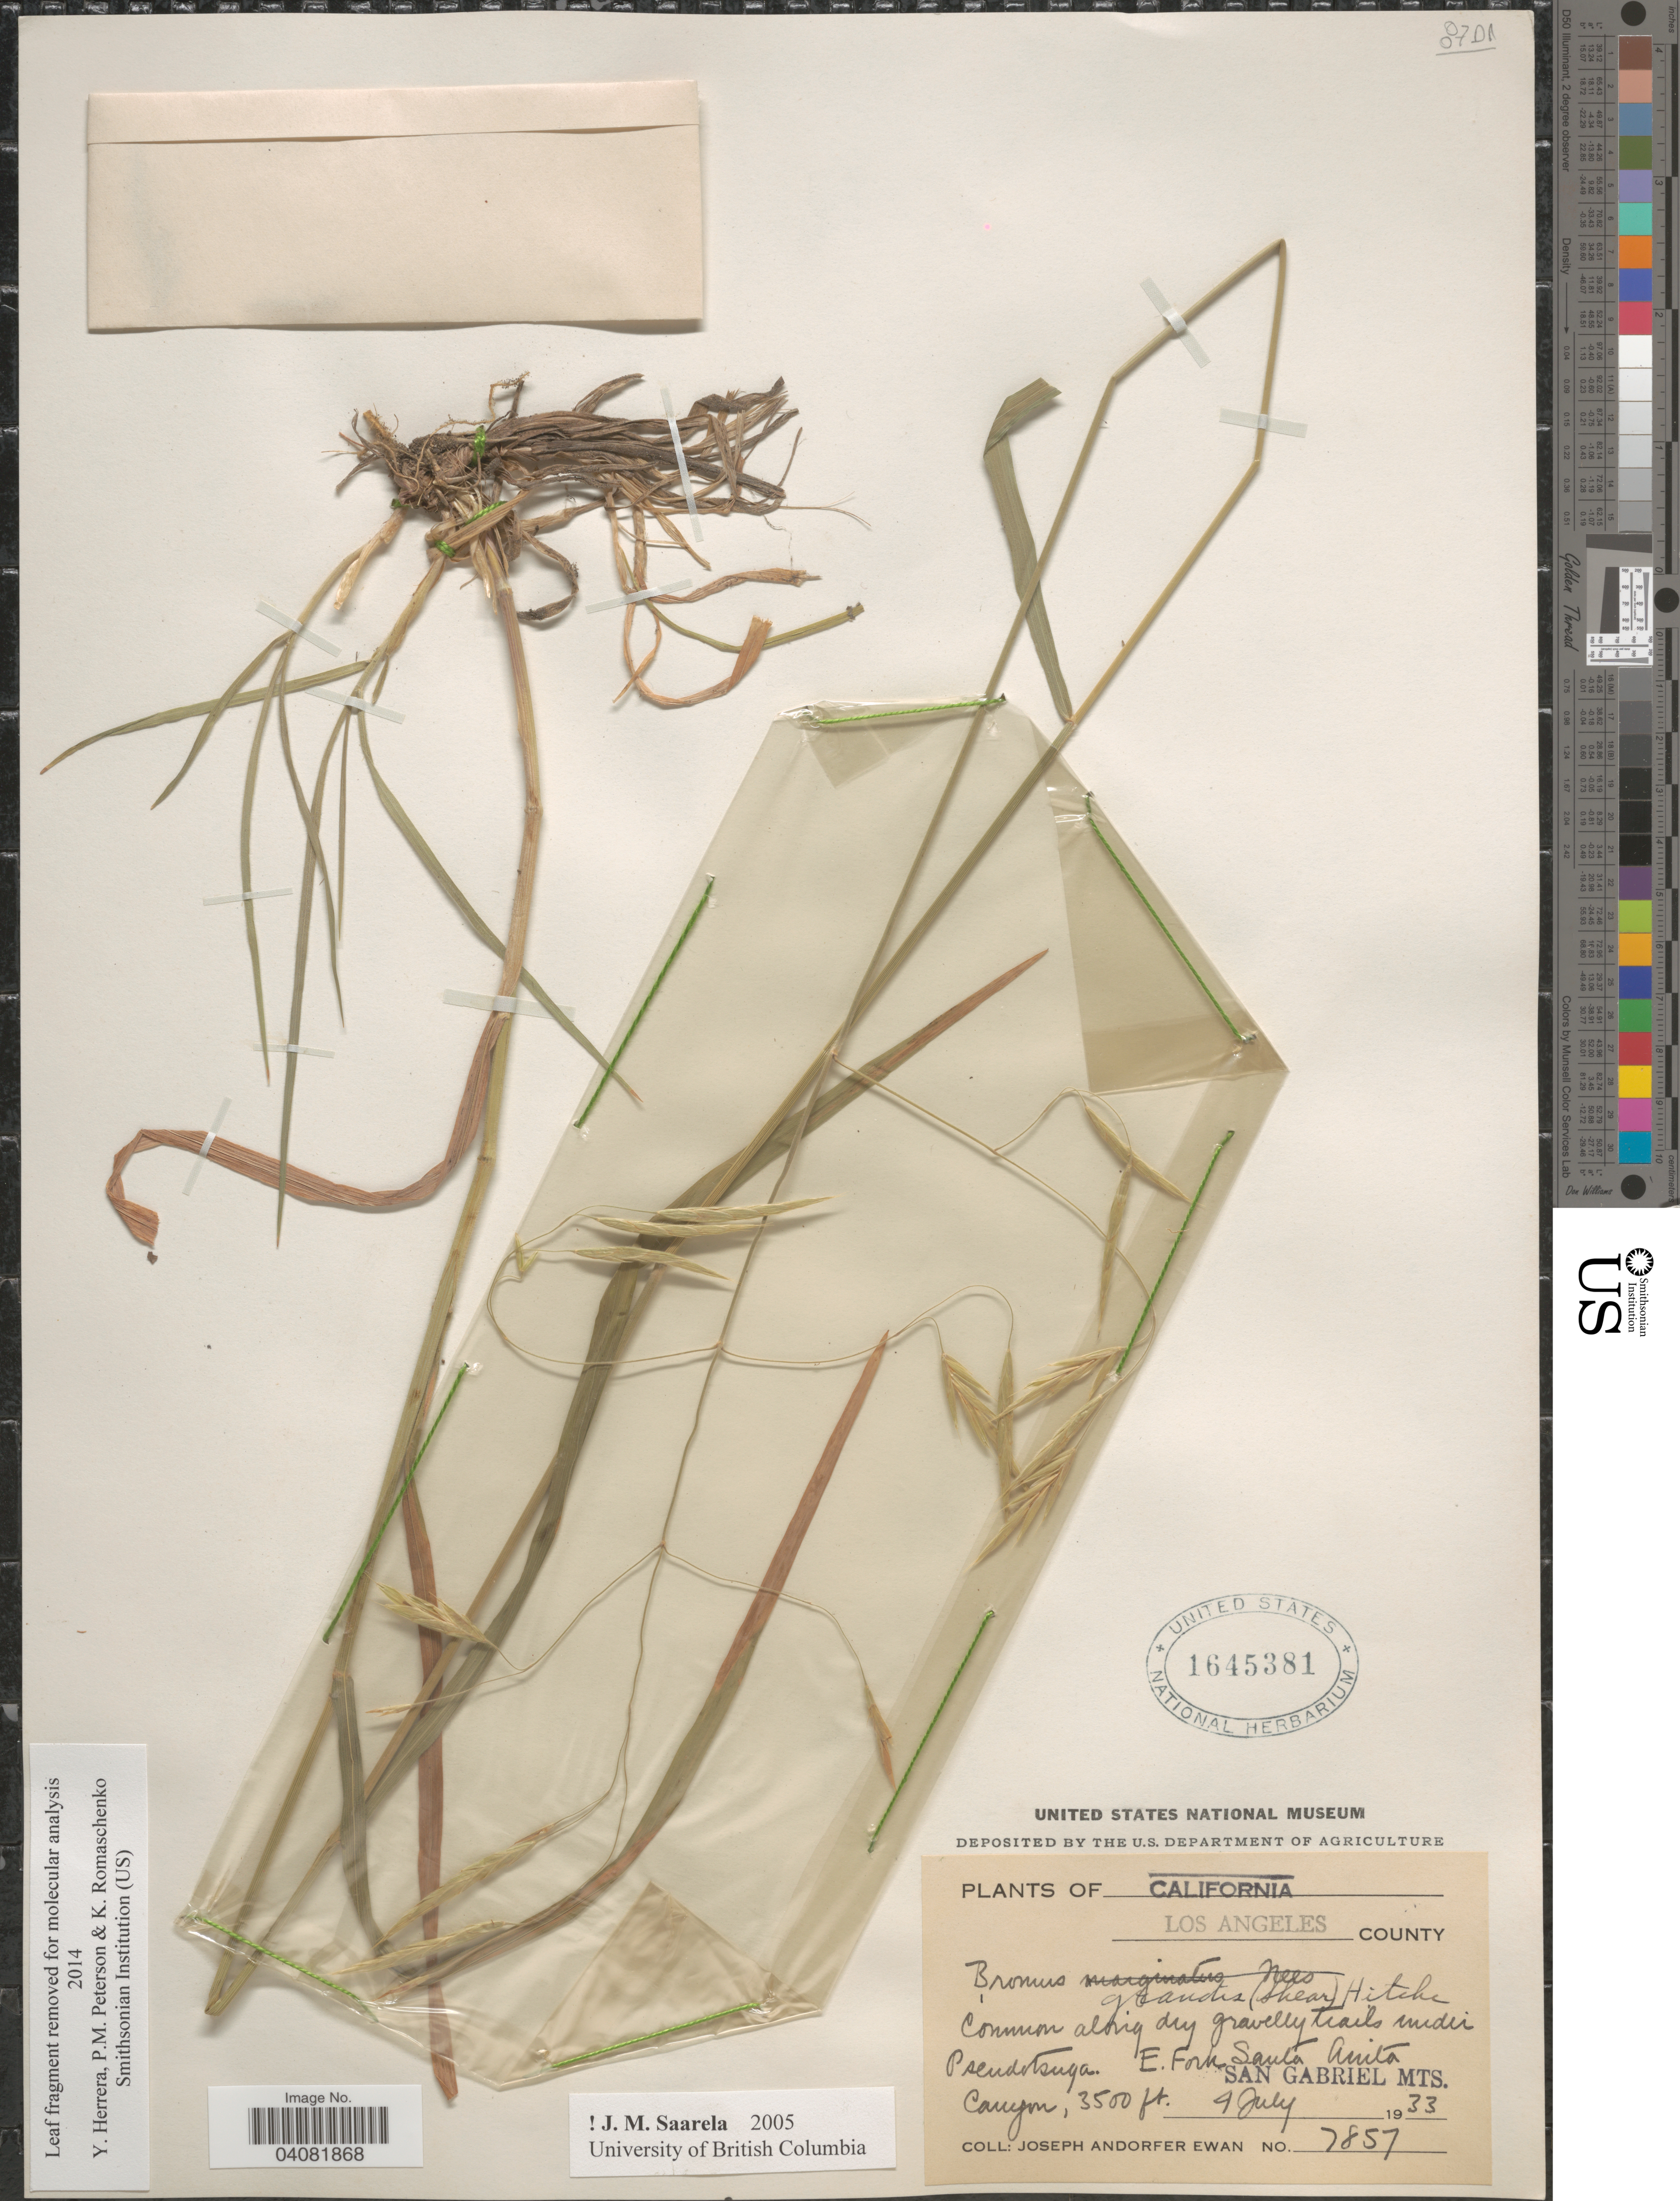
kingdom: Plantae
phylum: Tracheophyta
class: Liliopsida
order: Poales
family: Poaceae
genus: Bromus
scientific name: Bromus grandis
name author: (Shear) Hitchc.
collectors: J. A. Ewan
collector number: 7857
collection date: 1933-07-04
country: United States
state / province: California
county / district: Los Angeles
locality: Los Angeles County. Common along dry gravelly trails under E. Fork Santa Anita Canyon. San Gabriel Mts.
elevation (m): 1067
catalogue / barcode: US 1645381